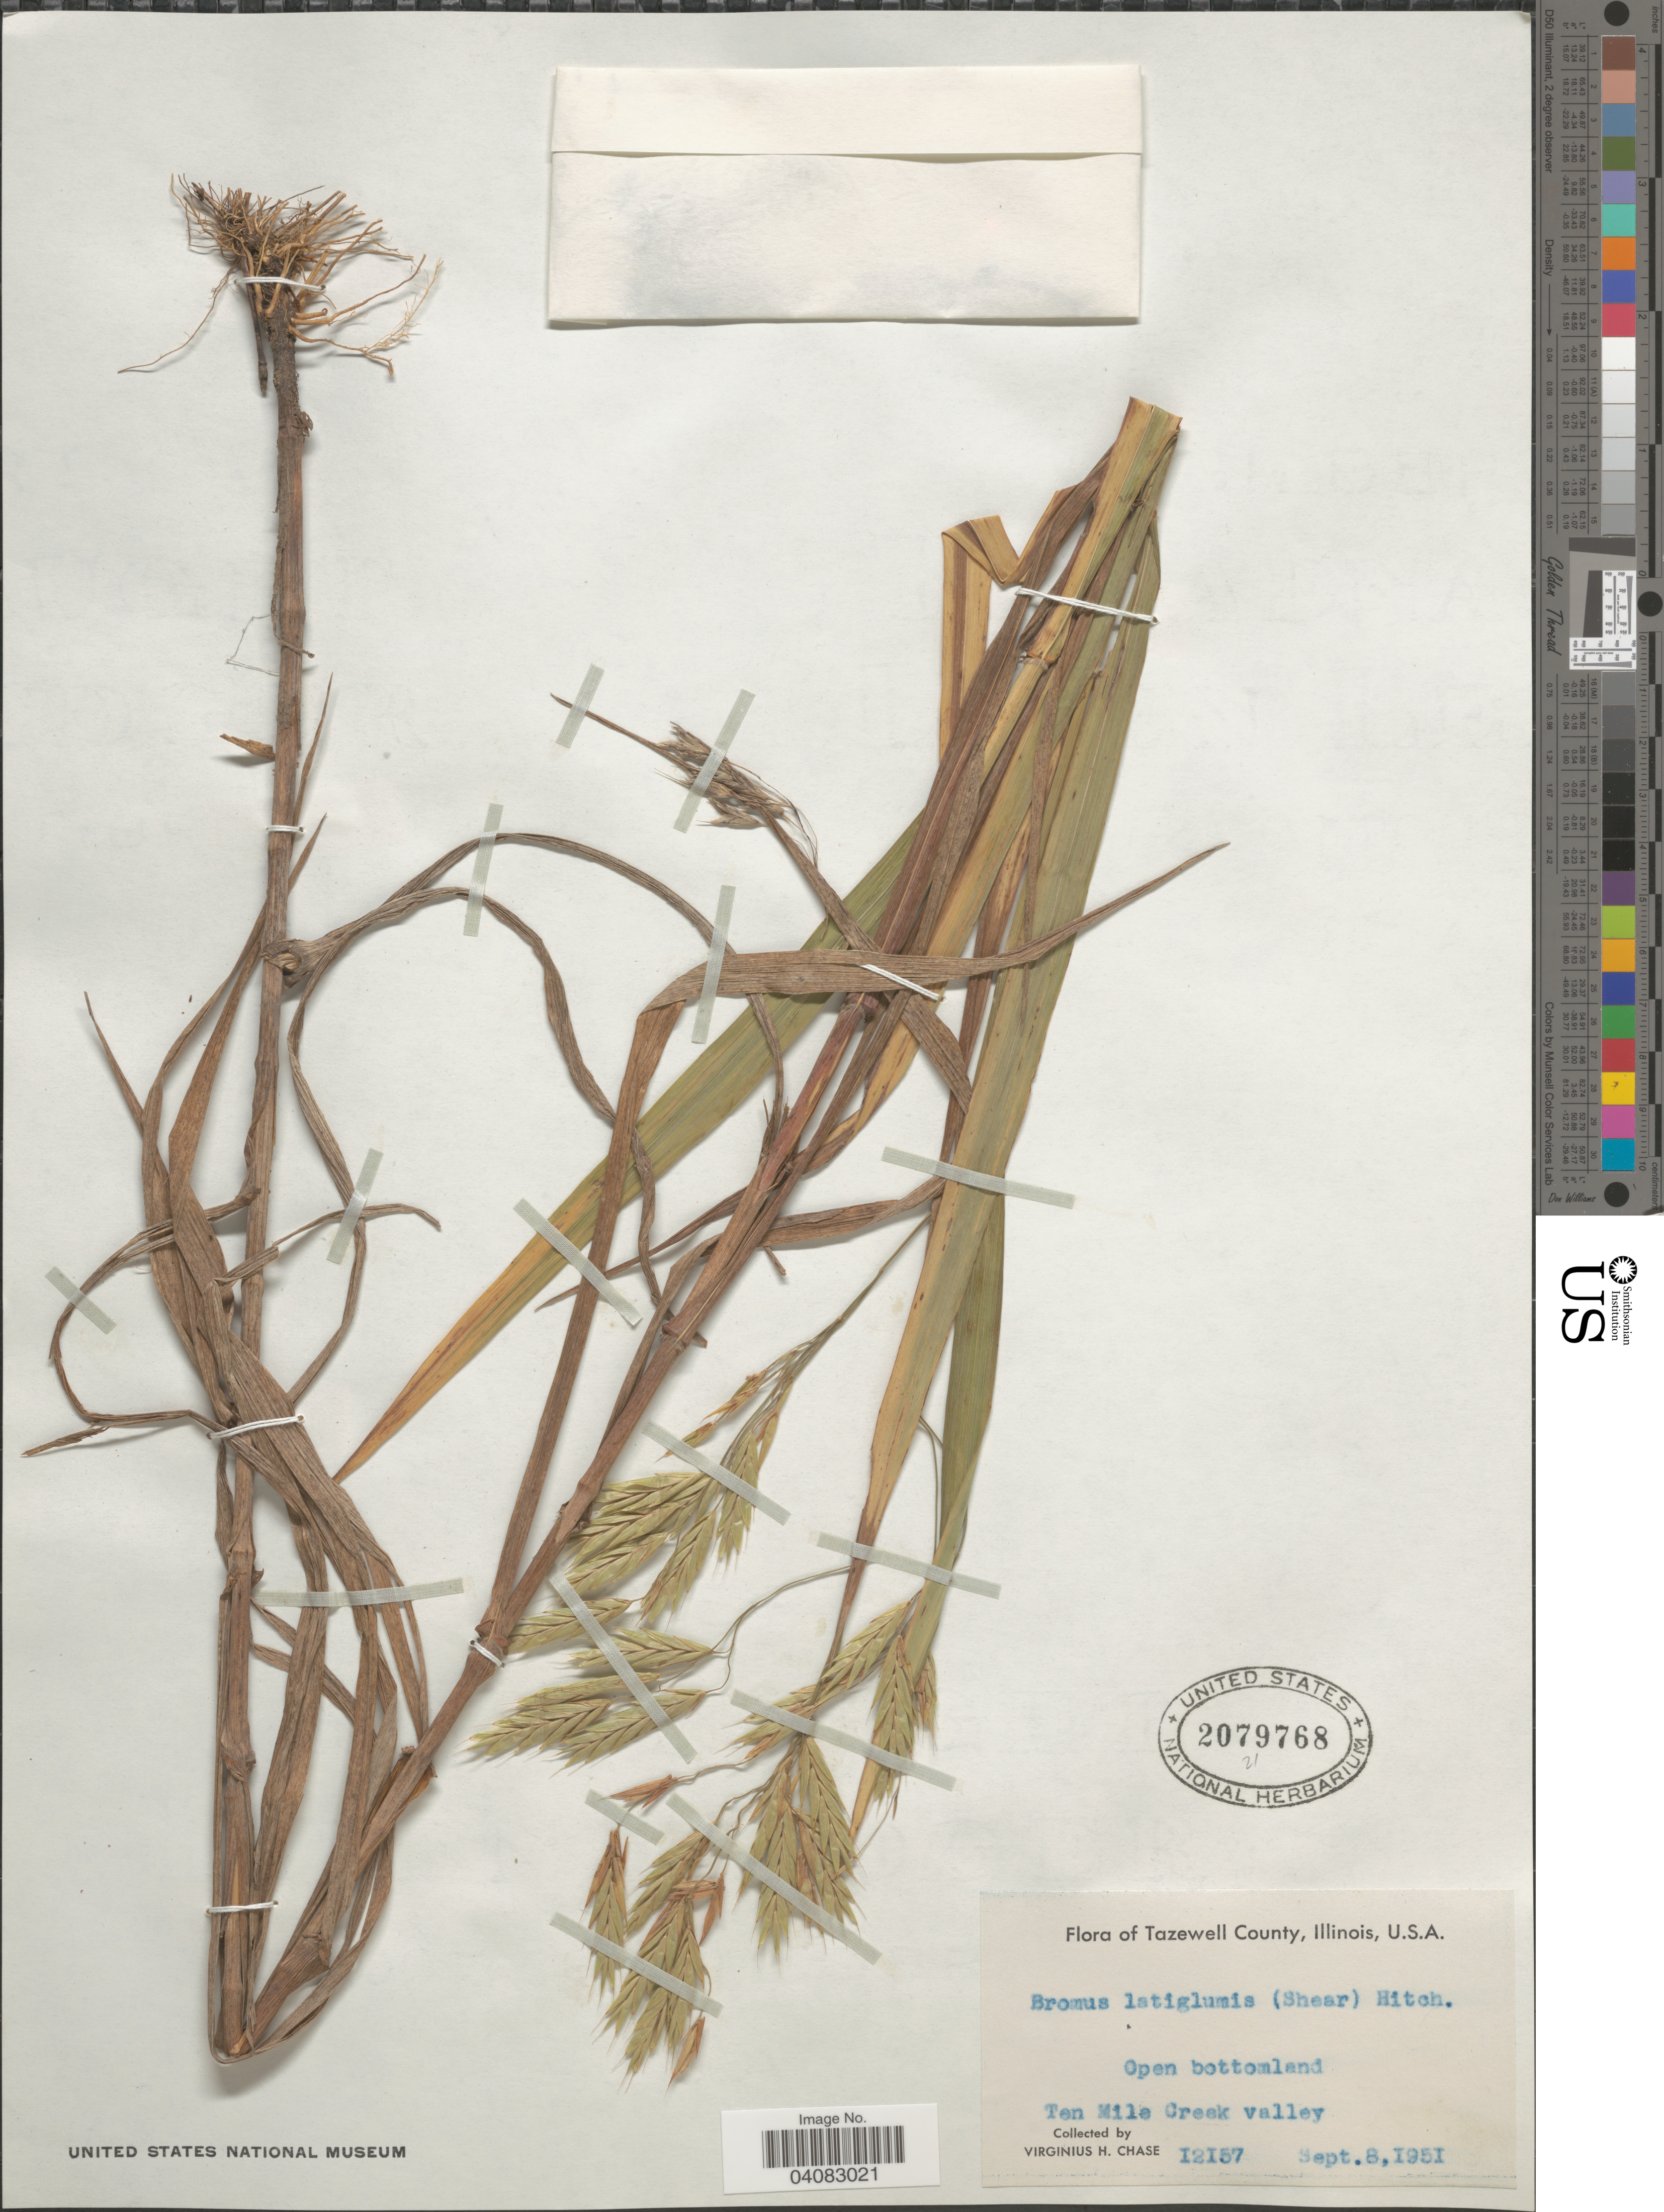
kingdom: Plantae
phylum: Tracheophyta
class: Liliopsida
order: Poales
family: Poaceae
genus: Bromus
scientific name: Bromus latiglumis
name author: (Scribn. ex Shear) Hitchc.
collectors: V. H. Chase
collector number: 12157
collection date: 1951-09-08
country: United States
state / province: Illinois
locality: Tazewell County. Open bottomland. Ten Mile Creek valley.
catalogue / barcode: US 2079768